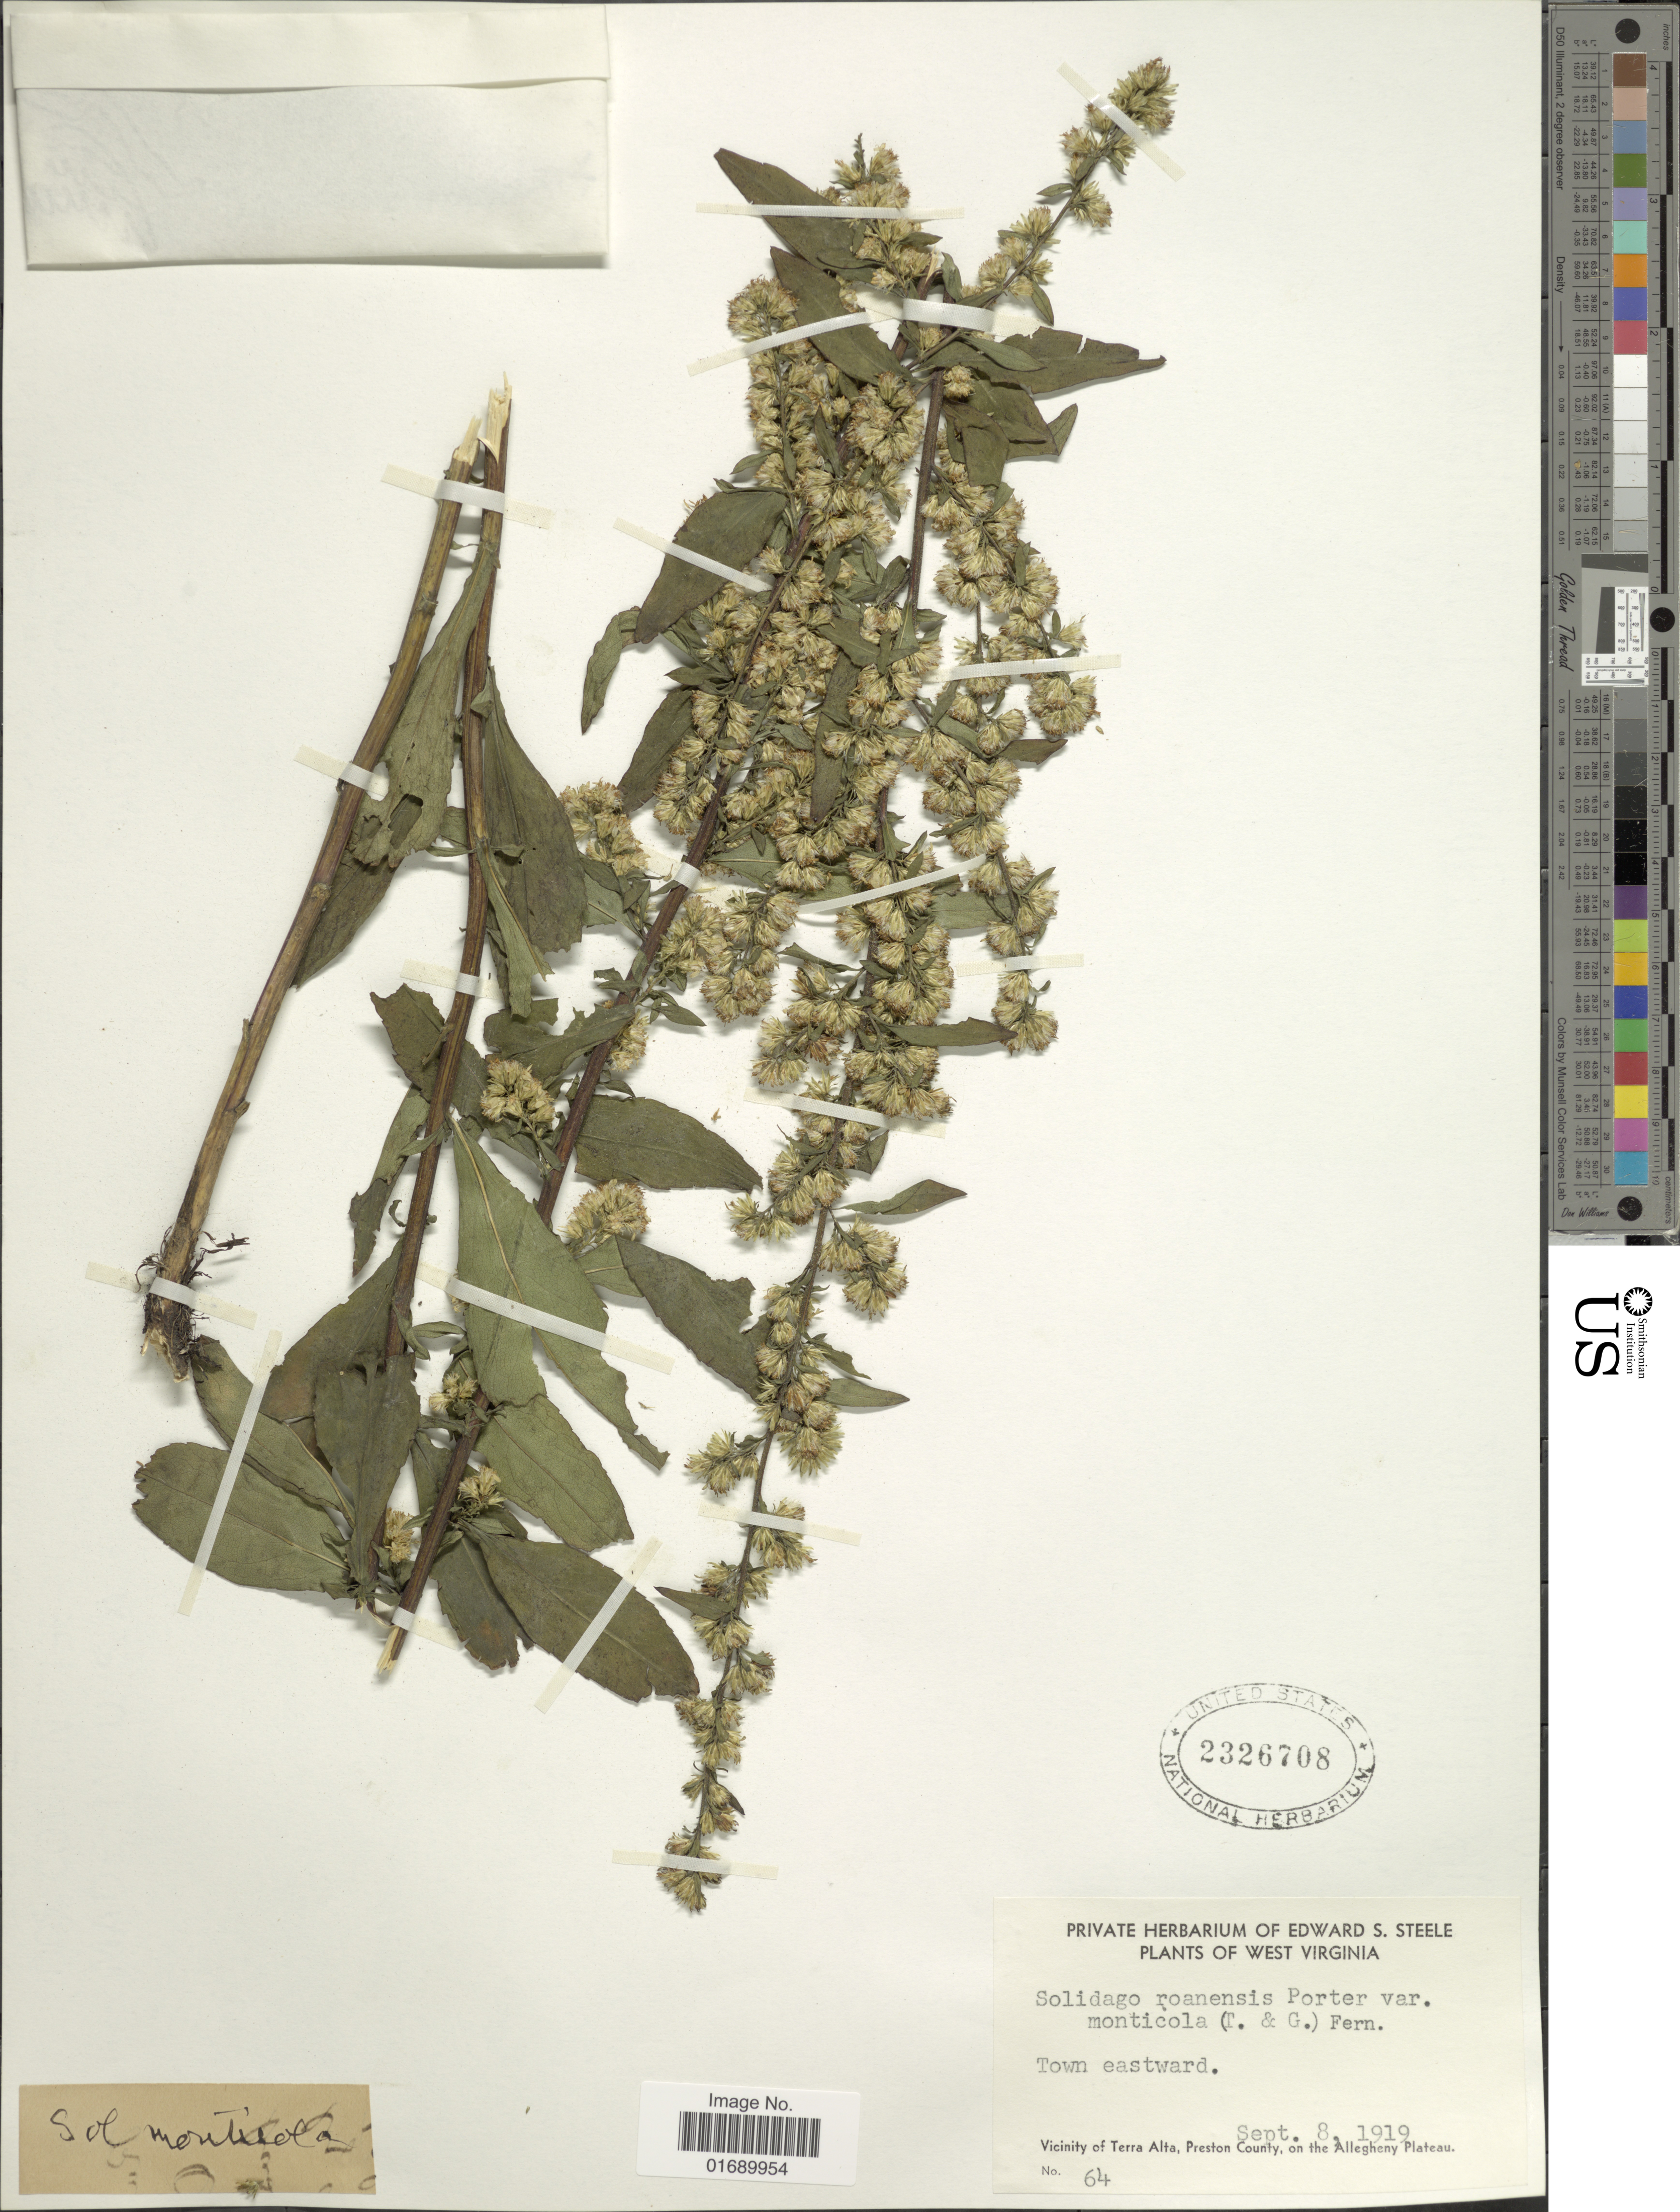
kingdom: Plantae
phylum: Tracheophyta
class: Magnoliopsida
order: Asterales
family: Asteraceae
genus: Solidago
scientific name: Solidago roanensis var. monticola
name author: (Torr. & A. Gray) Fernald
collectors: ex herb. Edward S. Steele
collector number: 64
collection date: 1919-09-08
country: United States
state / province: West Virginia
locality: Town eastward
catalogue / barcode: US 2326708